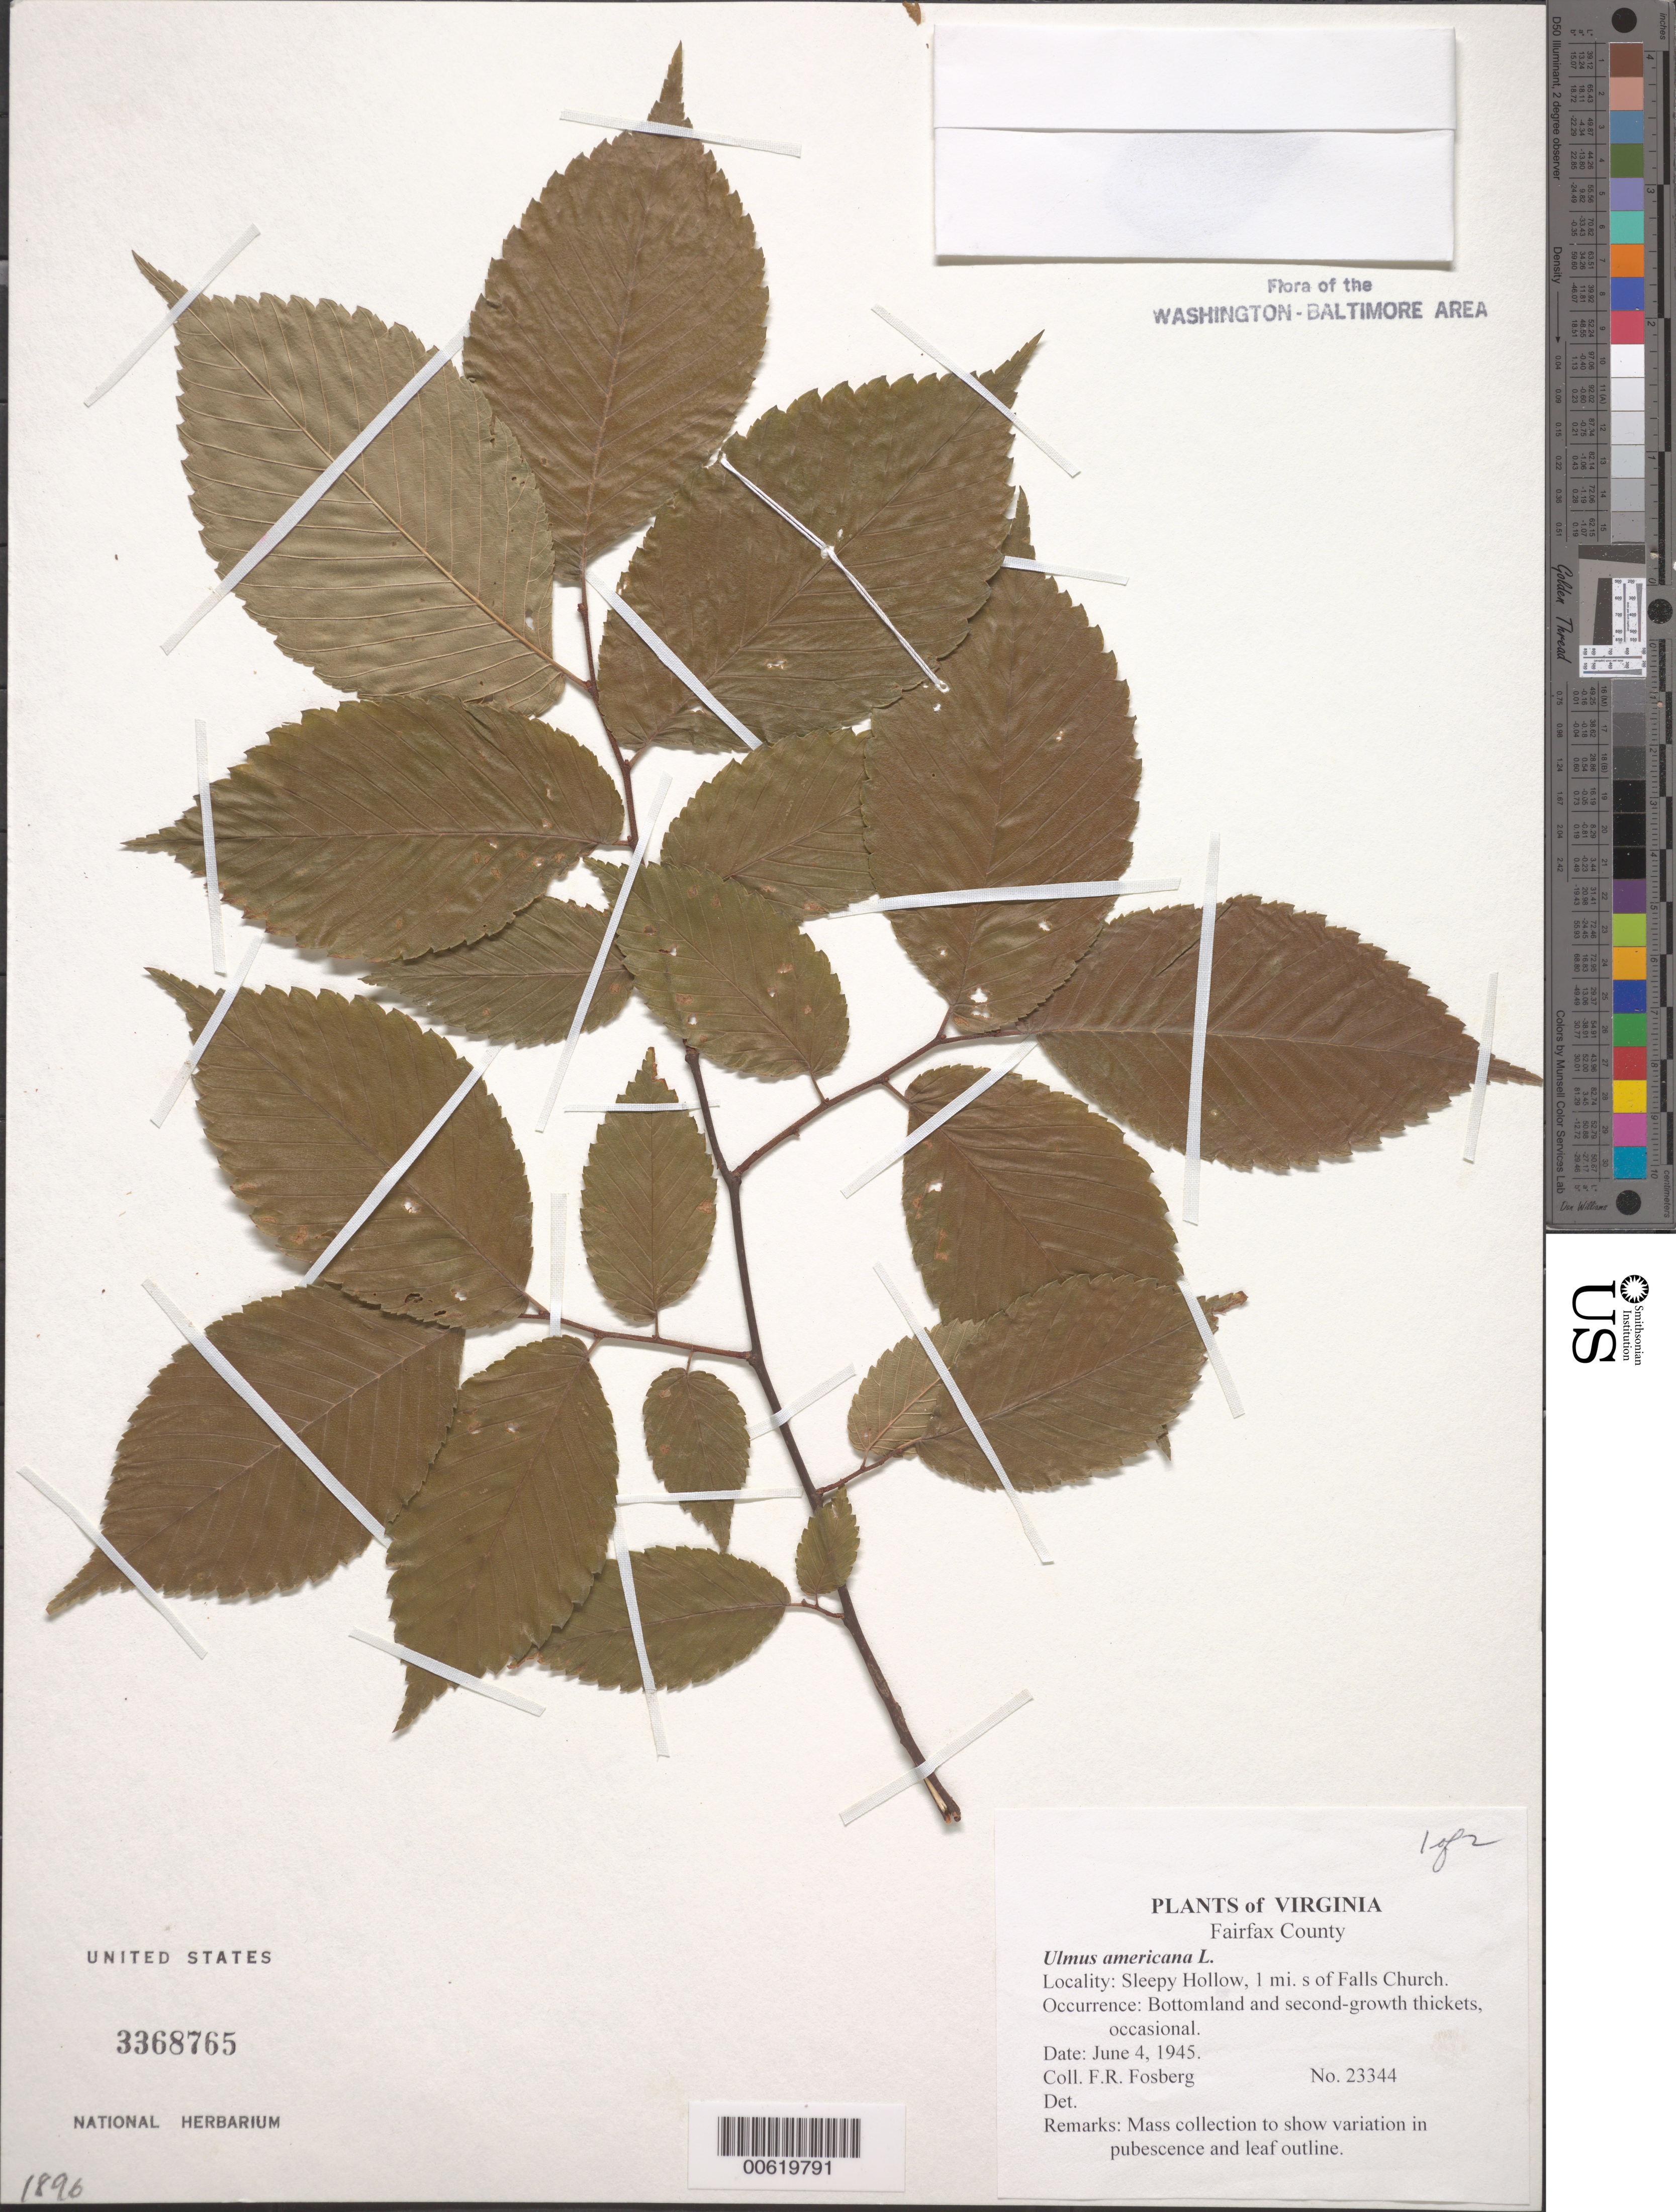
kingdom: Plantae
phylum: Tracheophyta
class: Magnoliopsida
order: Rosales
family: Ulmaceae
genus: Ulmus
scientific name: Ulmus americana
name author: L.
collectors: F. R. Fosberg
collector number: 23344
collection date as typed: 04 Jun 1945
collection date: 1945-06-04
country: United States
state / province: Virginia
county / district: Fairfax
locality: Sleepy Hollow, 1 mi. S of Falls Church.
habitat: Bottomland and second-growth thickets, occasional.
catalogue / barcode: US 3368765